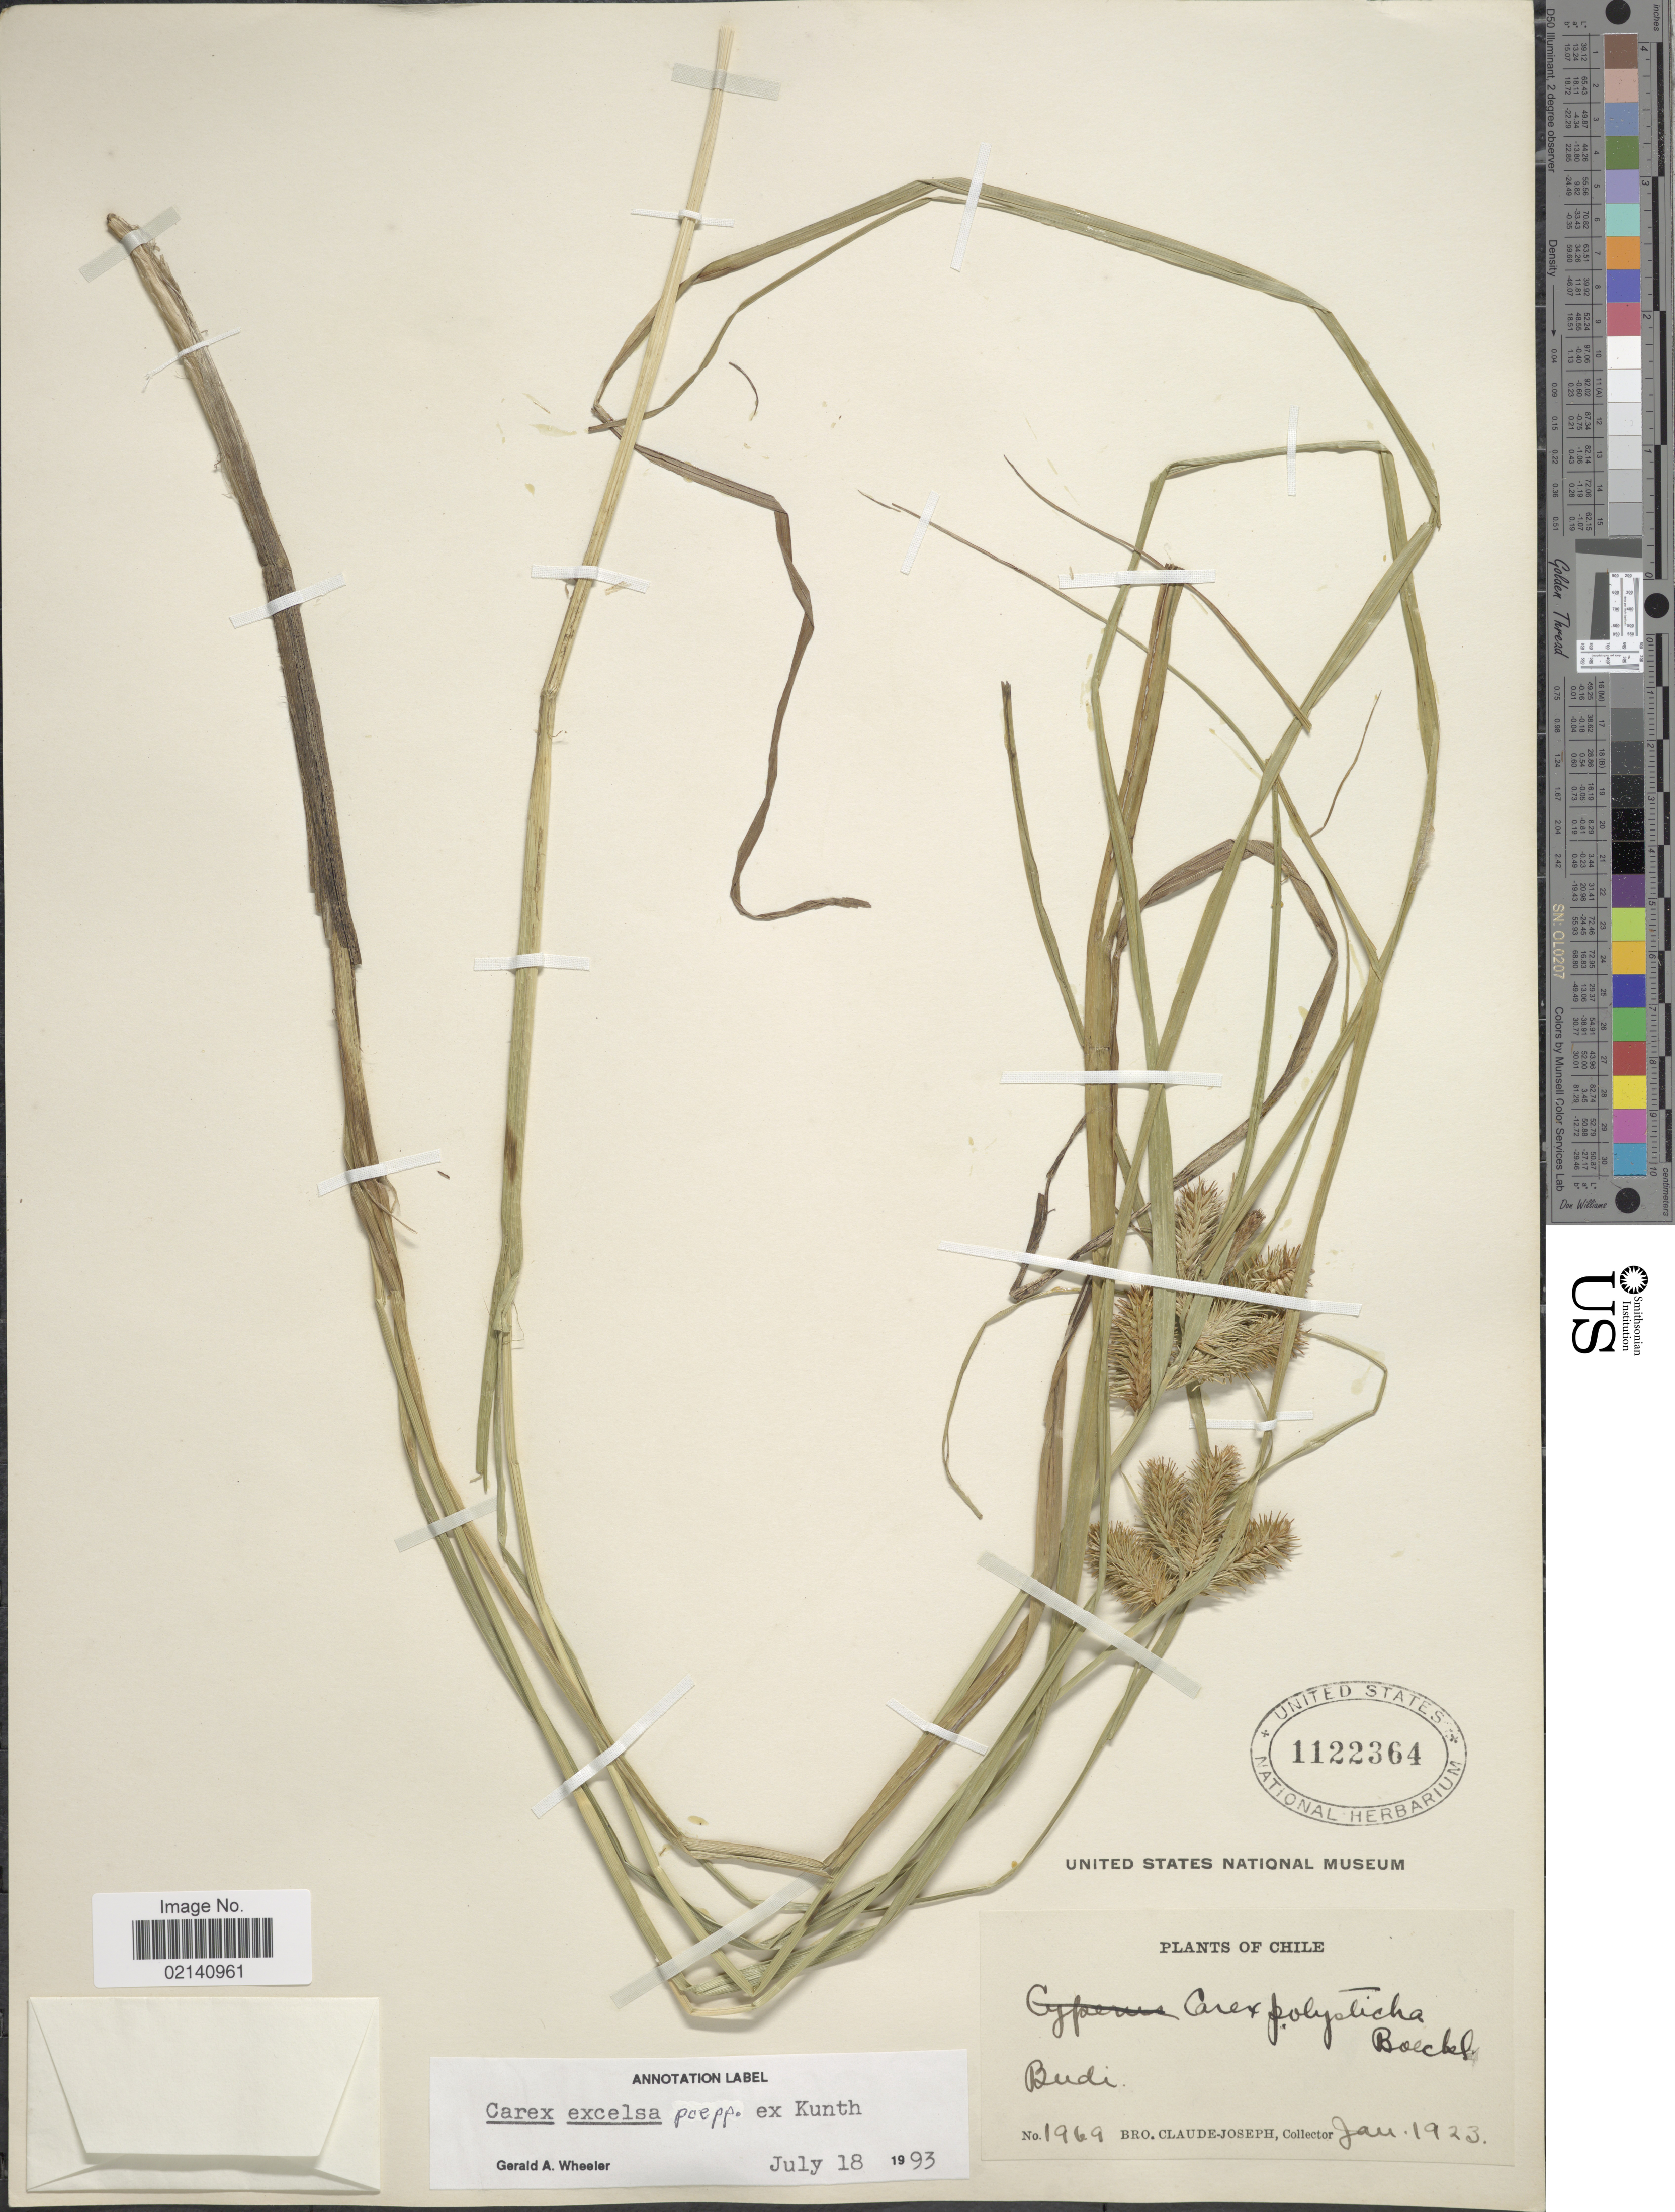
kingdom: Plantae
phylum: Tracheophyta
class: Liliopsida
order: Poales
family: Cyperaceae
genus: Carex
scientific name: Carex excelsa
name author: Poepp. ex Kunth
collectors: Bro. Claude-Joseph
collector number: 1969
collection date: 1923-01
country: Chile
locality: Budi, Chile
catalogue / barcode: US 1122364